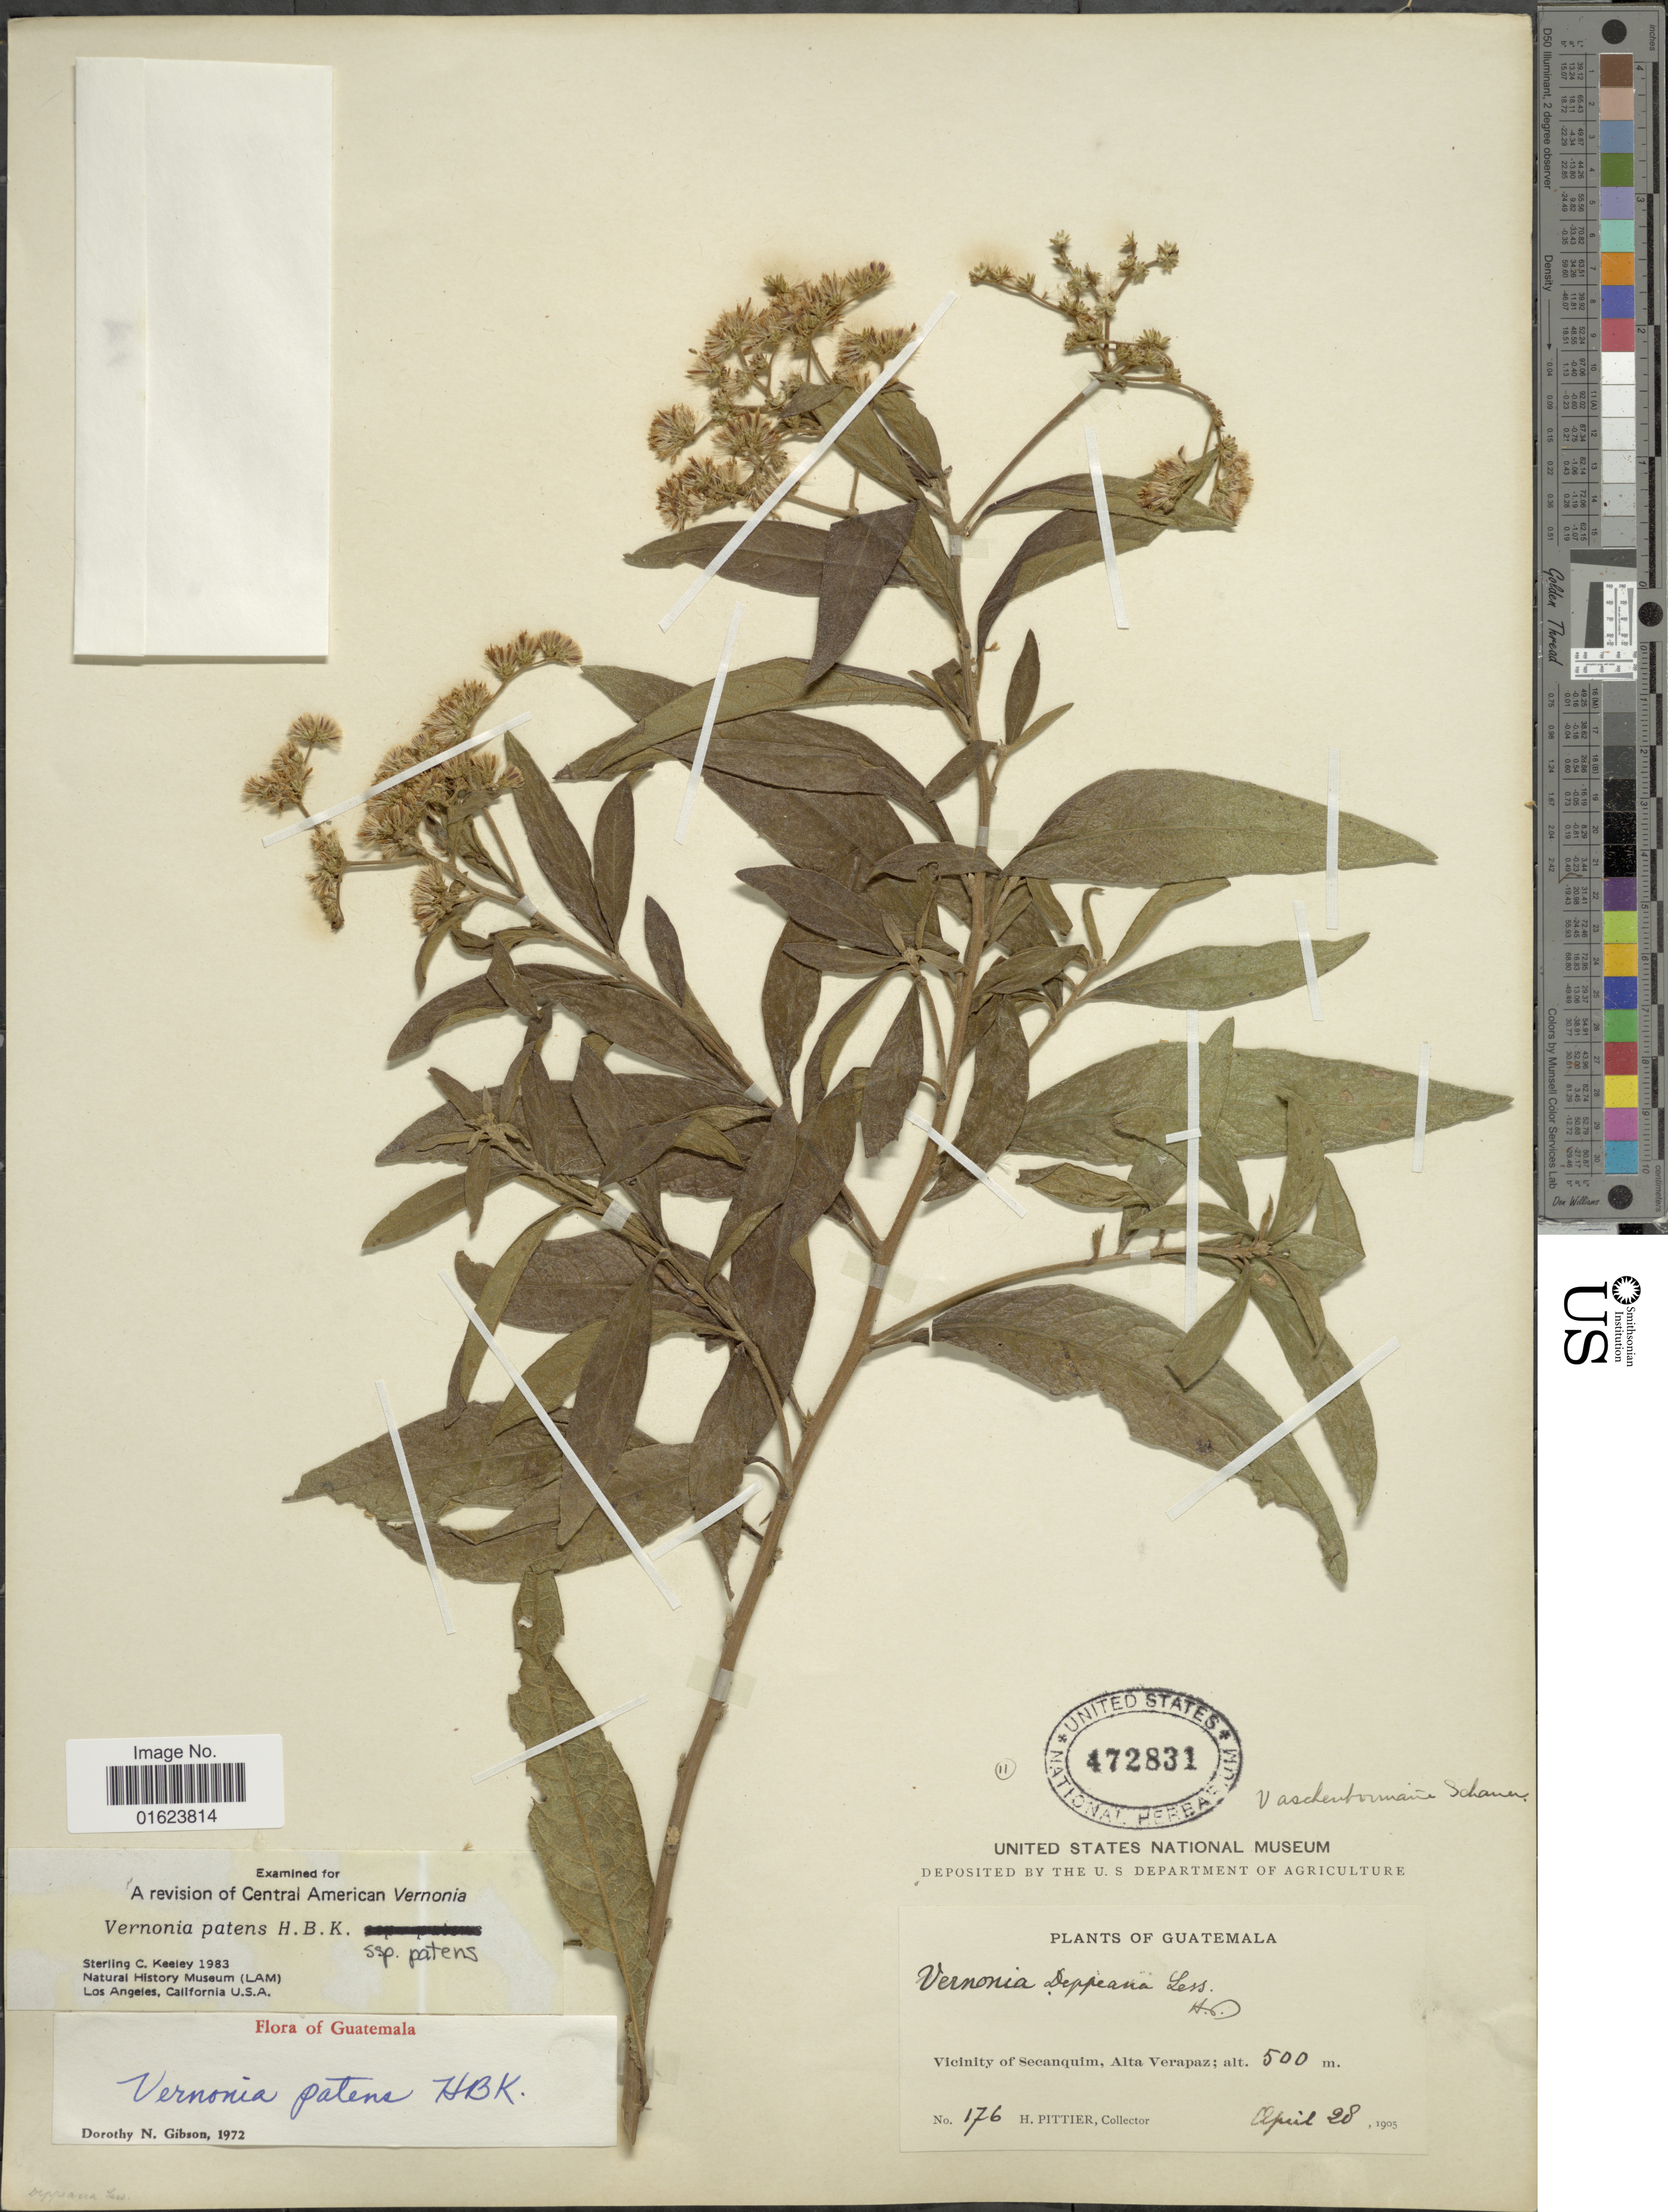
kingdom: Plantae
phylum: Tracheophyta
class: Magnoliopsida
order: Asterales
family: Asteraceae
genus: Vernonanthura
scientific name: Vernonanthura patens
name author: (Kunth) H. Rob.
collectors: H. F. Pittier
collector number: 176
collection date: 1905-04-28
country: Guatemala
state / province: Alta Verapaz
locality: Vicinity of Secanquim, Alta Verapaz.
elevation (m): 500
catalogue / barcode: US 472831